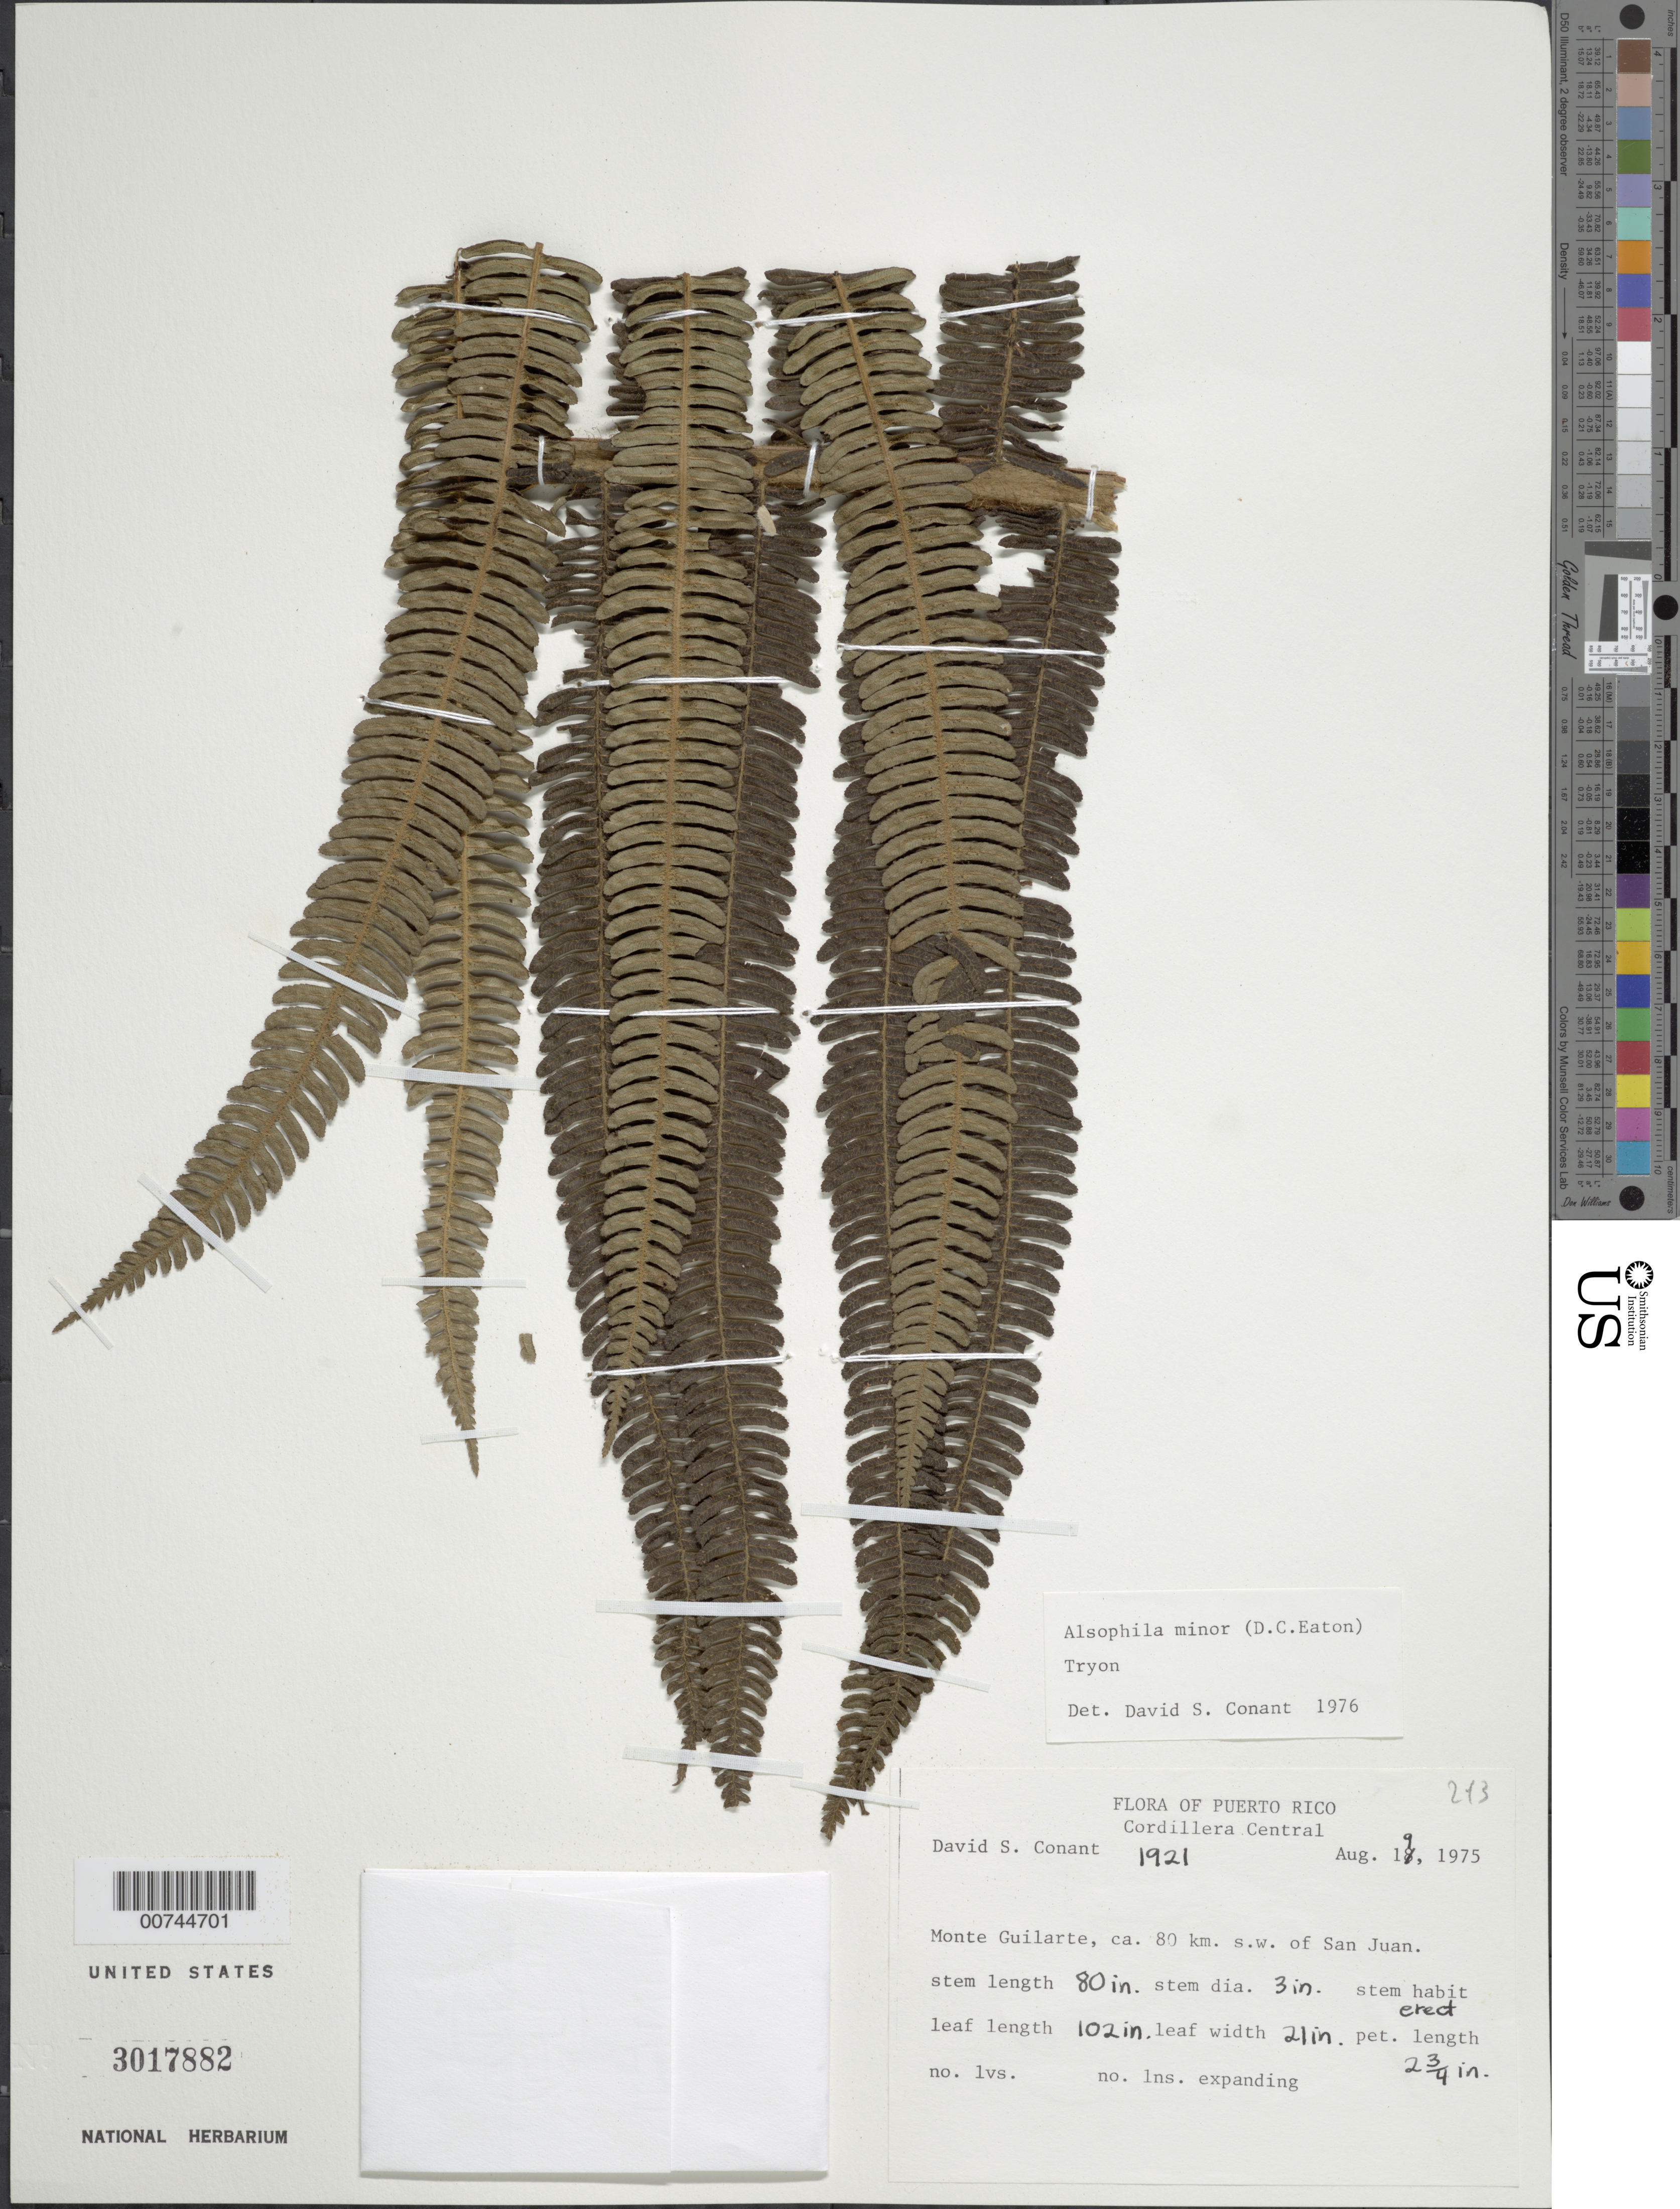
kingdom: Plantae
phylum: Tracheophyta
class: Polypodiopsida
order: Cyatheales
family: Cyatheaceae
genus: Alsophila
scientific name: Alsophila minor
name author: (D.C. Eaton) R.M. Tryon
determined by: Conant, D. S.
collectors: D. S. Conant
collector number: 1921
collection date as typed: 19 Aug 1975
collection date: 1975-08-19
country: Puerto Rico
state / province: Adjuntas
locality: Cordillera Central: Monte Guilarte, ca. 80 km SW of San Juan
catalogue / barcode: US 3017882